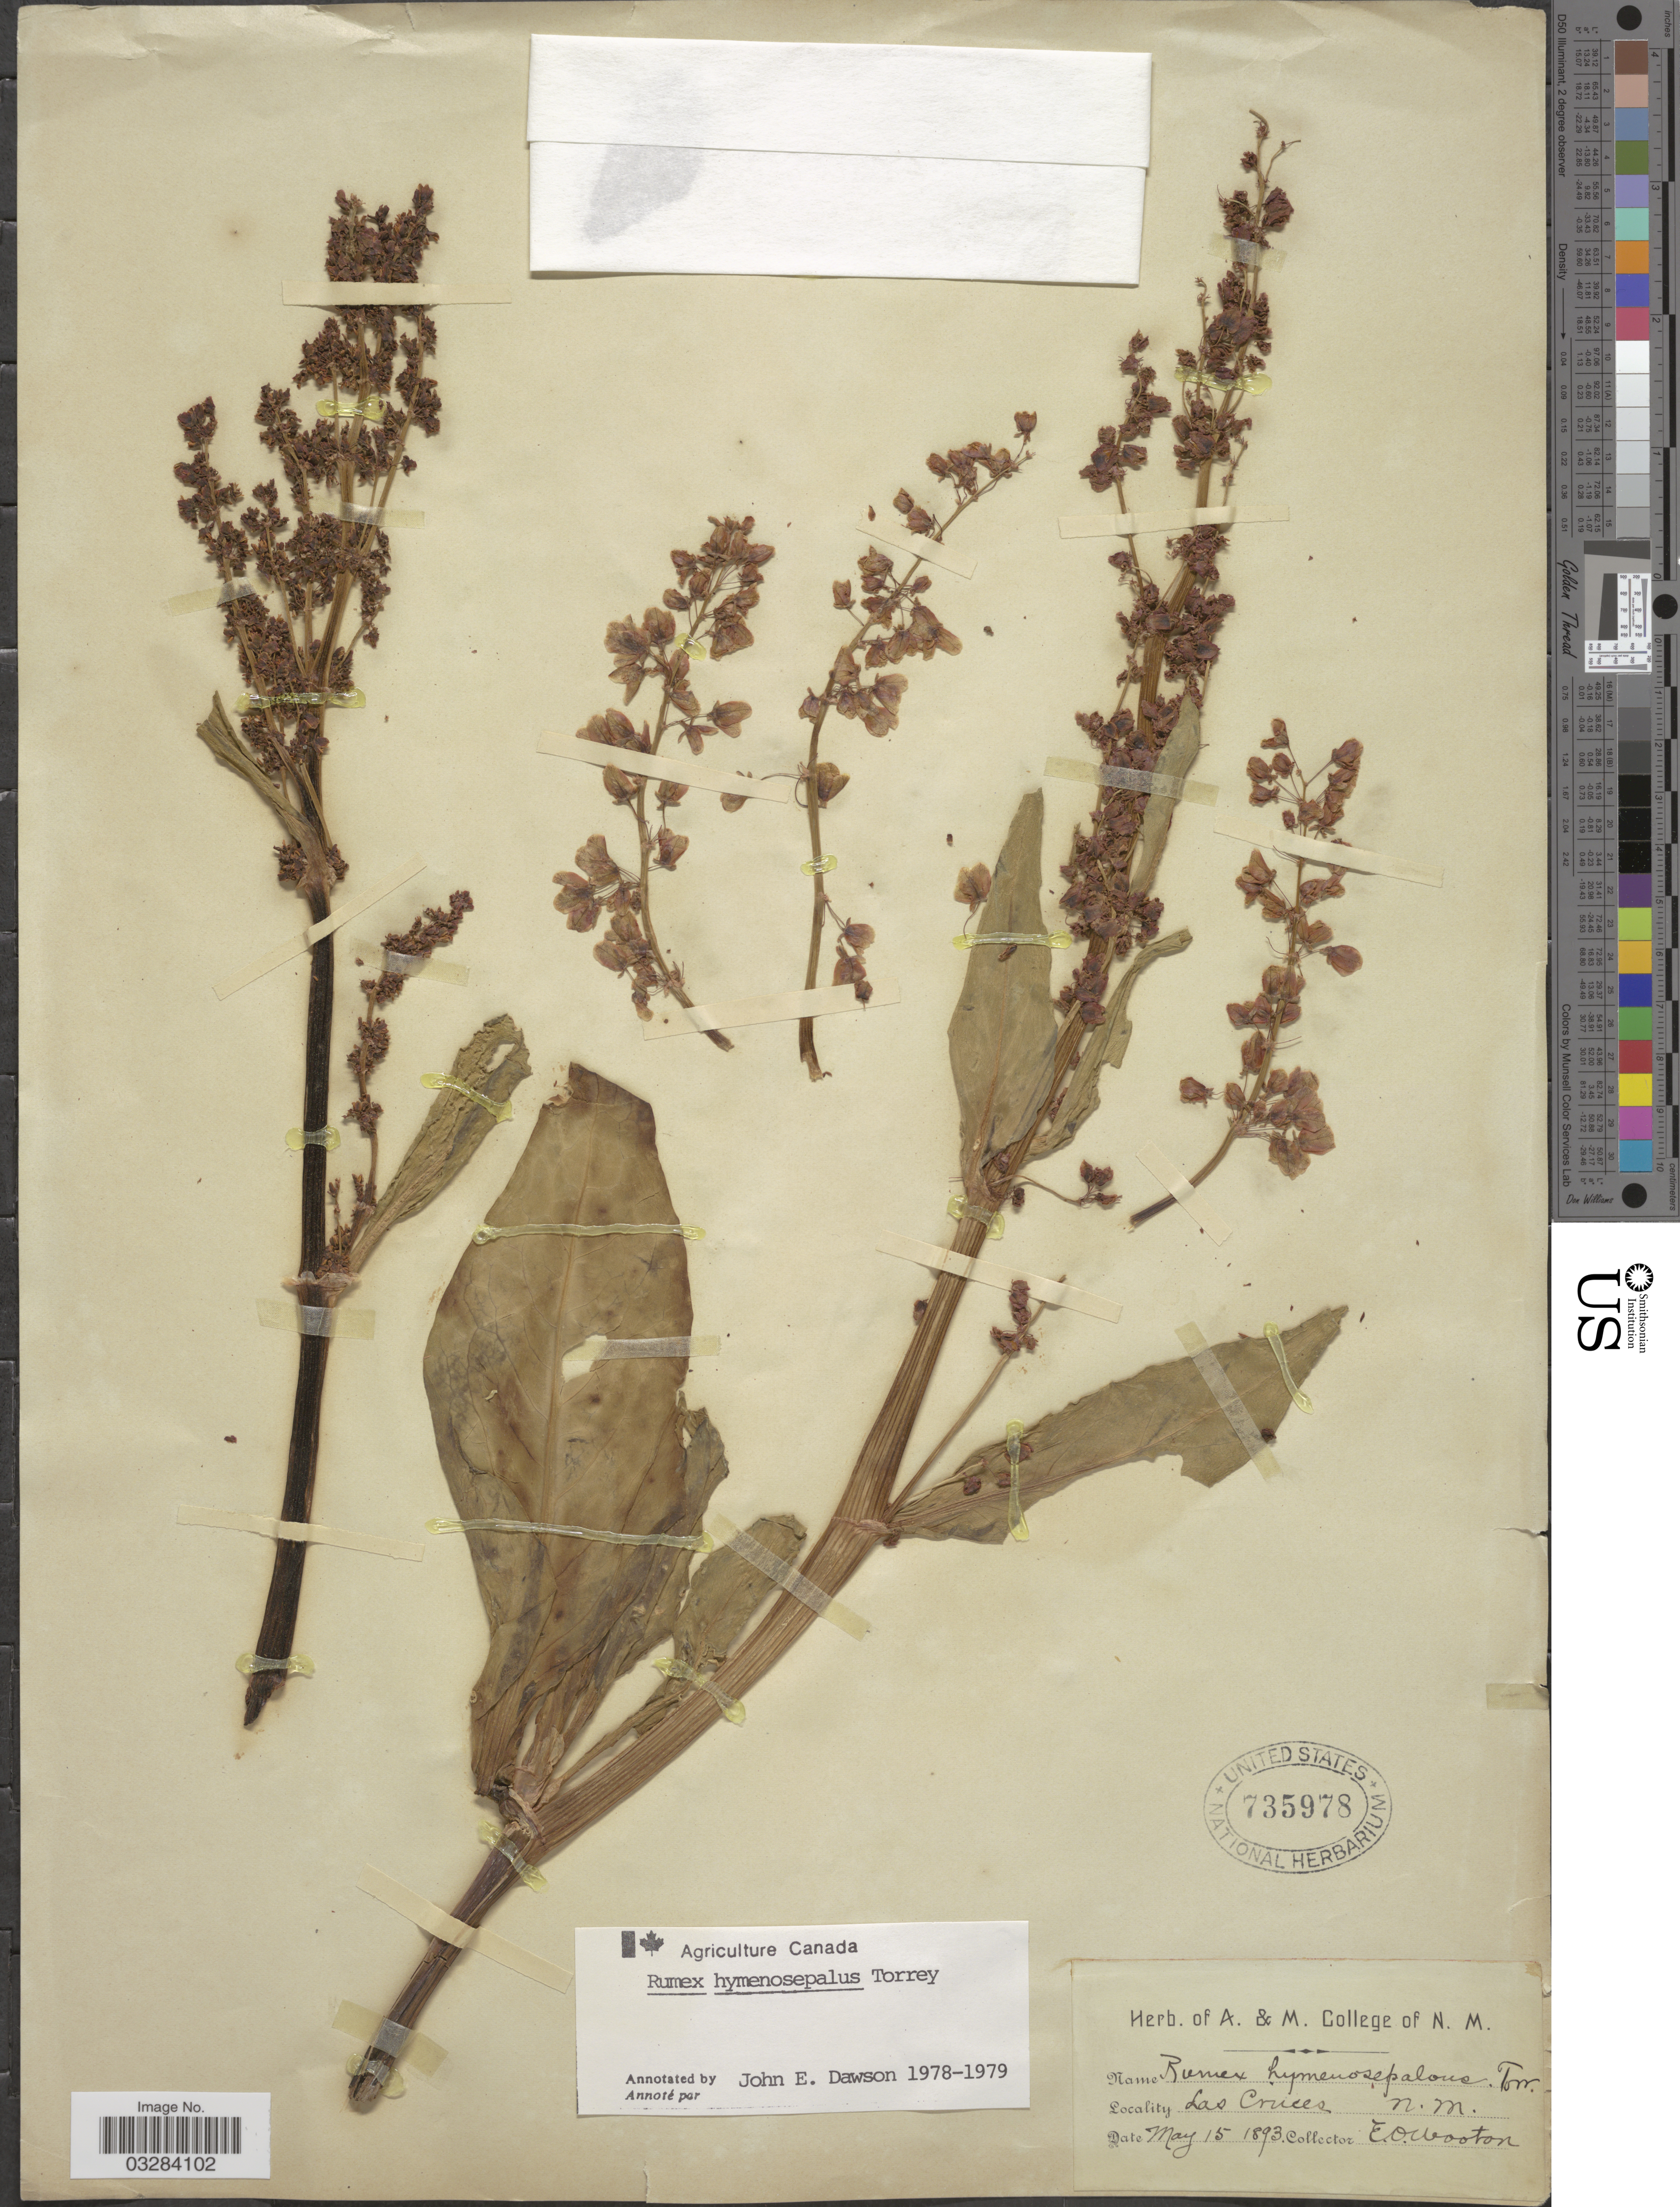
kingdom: Plantae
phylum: Tracheophyta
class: Magnoliopsida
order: Caryophyllales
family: Polygonaceae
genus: Rumex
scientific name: Rumex hymenosepalus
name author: Torr.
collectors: E. O. Wooton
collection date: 1893-05-15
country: United States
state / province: New Mexico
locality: Las Cruces.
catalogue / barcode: US 735978